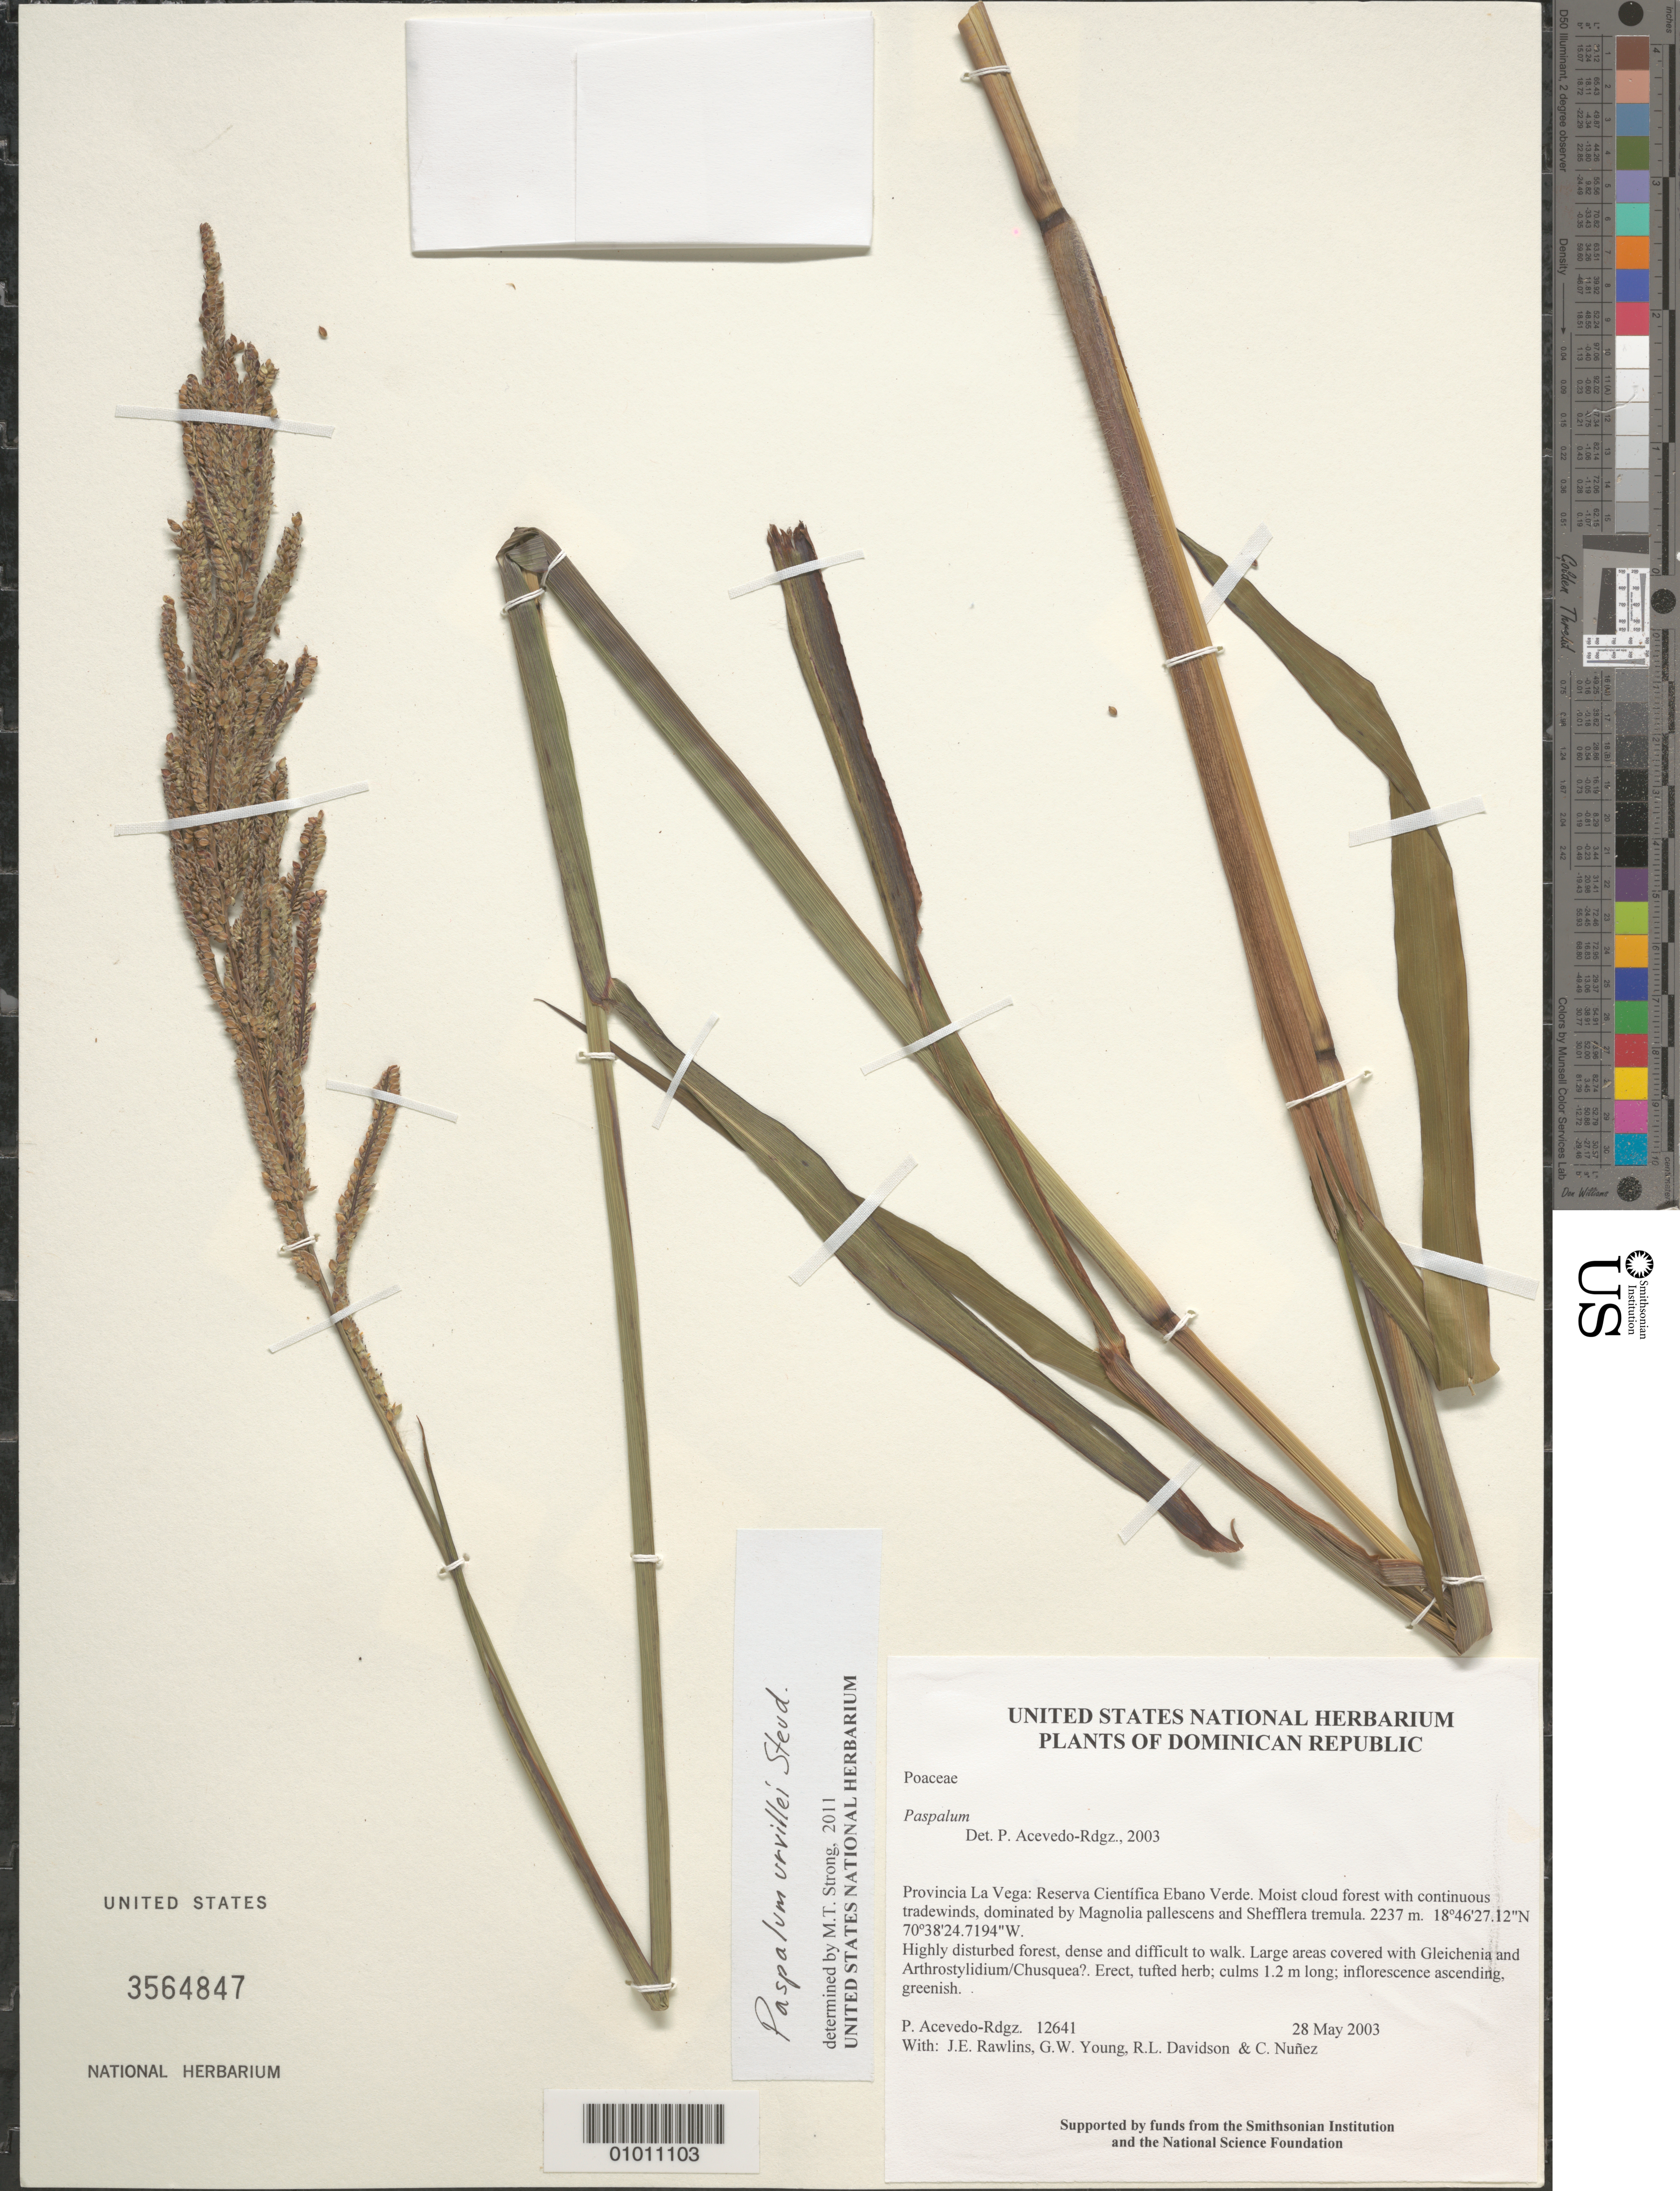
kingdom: Plantae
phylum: Tracheophyta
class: Liliopsida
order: Poales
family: Poaceae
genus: Paspalum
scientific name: Paspalum urvillei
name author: Steud.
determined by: Strong, M. T., (US), Smithsonian Institution - National Museum of Natural History (UNITED STATES)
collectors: P. Acevedo-Rodr., J. Rawlins, G. Young, R. Davidson & C. Nunez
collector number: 12641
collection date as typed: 28 May 2003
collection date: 2003-05-28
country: Dominican Republic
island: Hispaniola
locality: Provincia La Vega: Reserva Científica Ebano Verde. Moist cloud forest with continuous tradewinds, dominated by Magnolia pallescens and Shefflera tremula.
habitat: Highly disturbed forest, dense and difficult to walk. Large areas covered with Gleichenia and Arthrostylidium/Chusquea?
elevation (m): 2237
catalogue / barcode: US 3564847